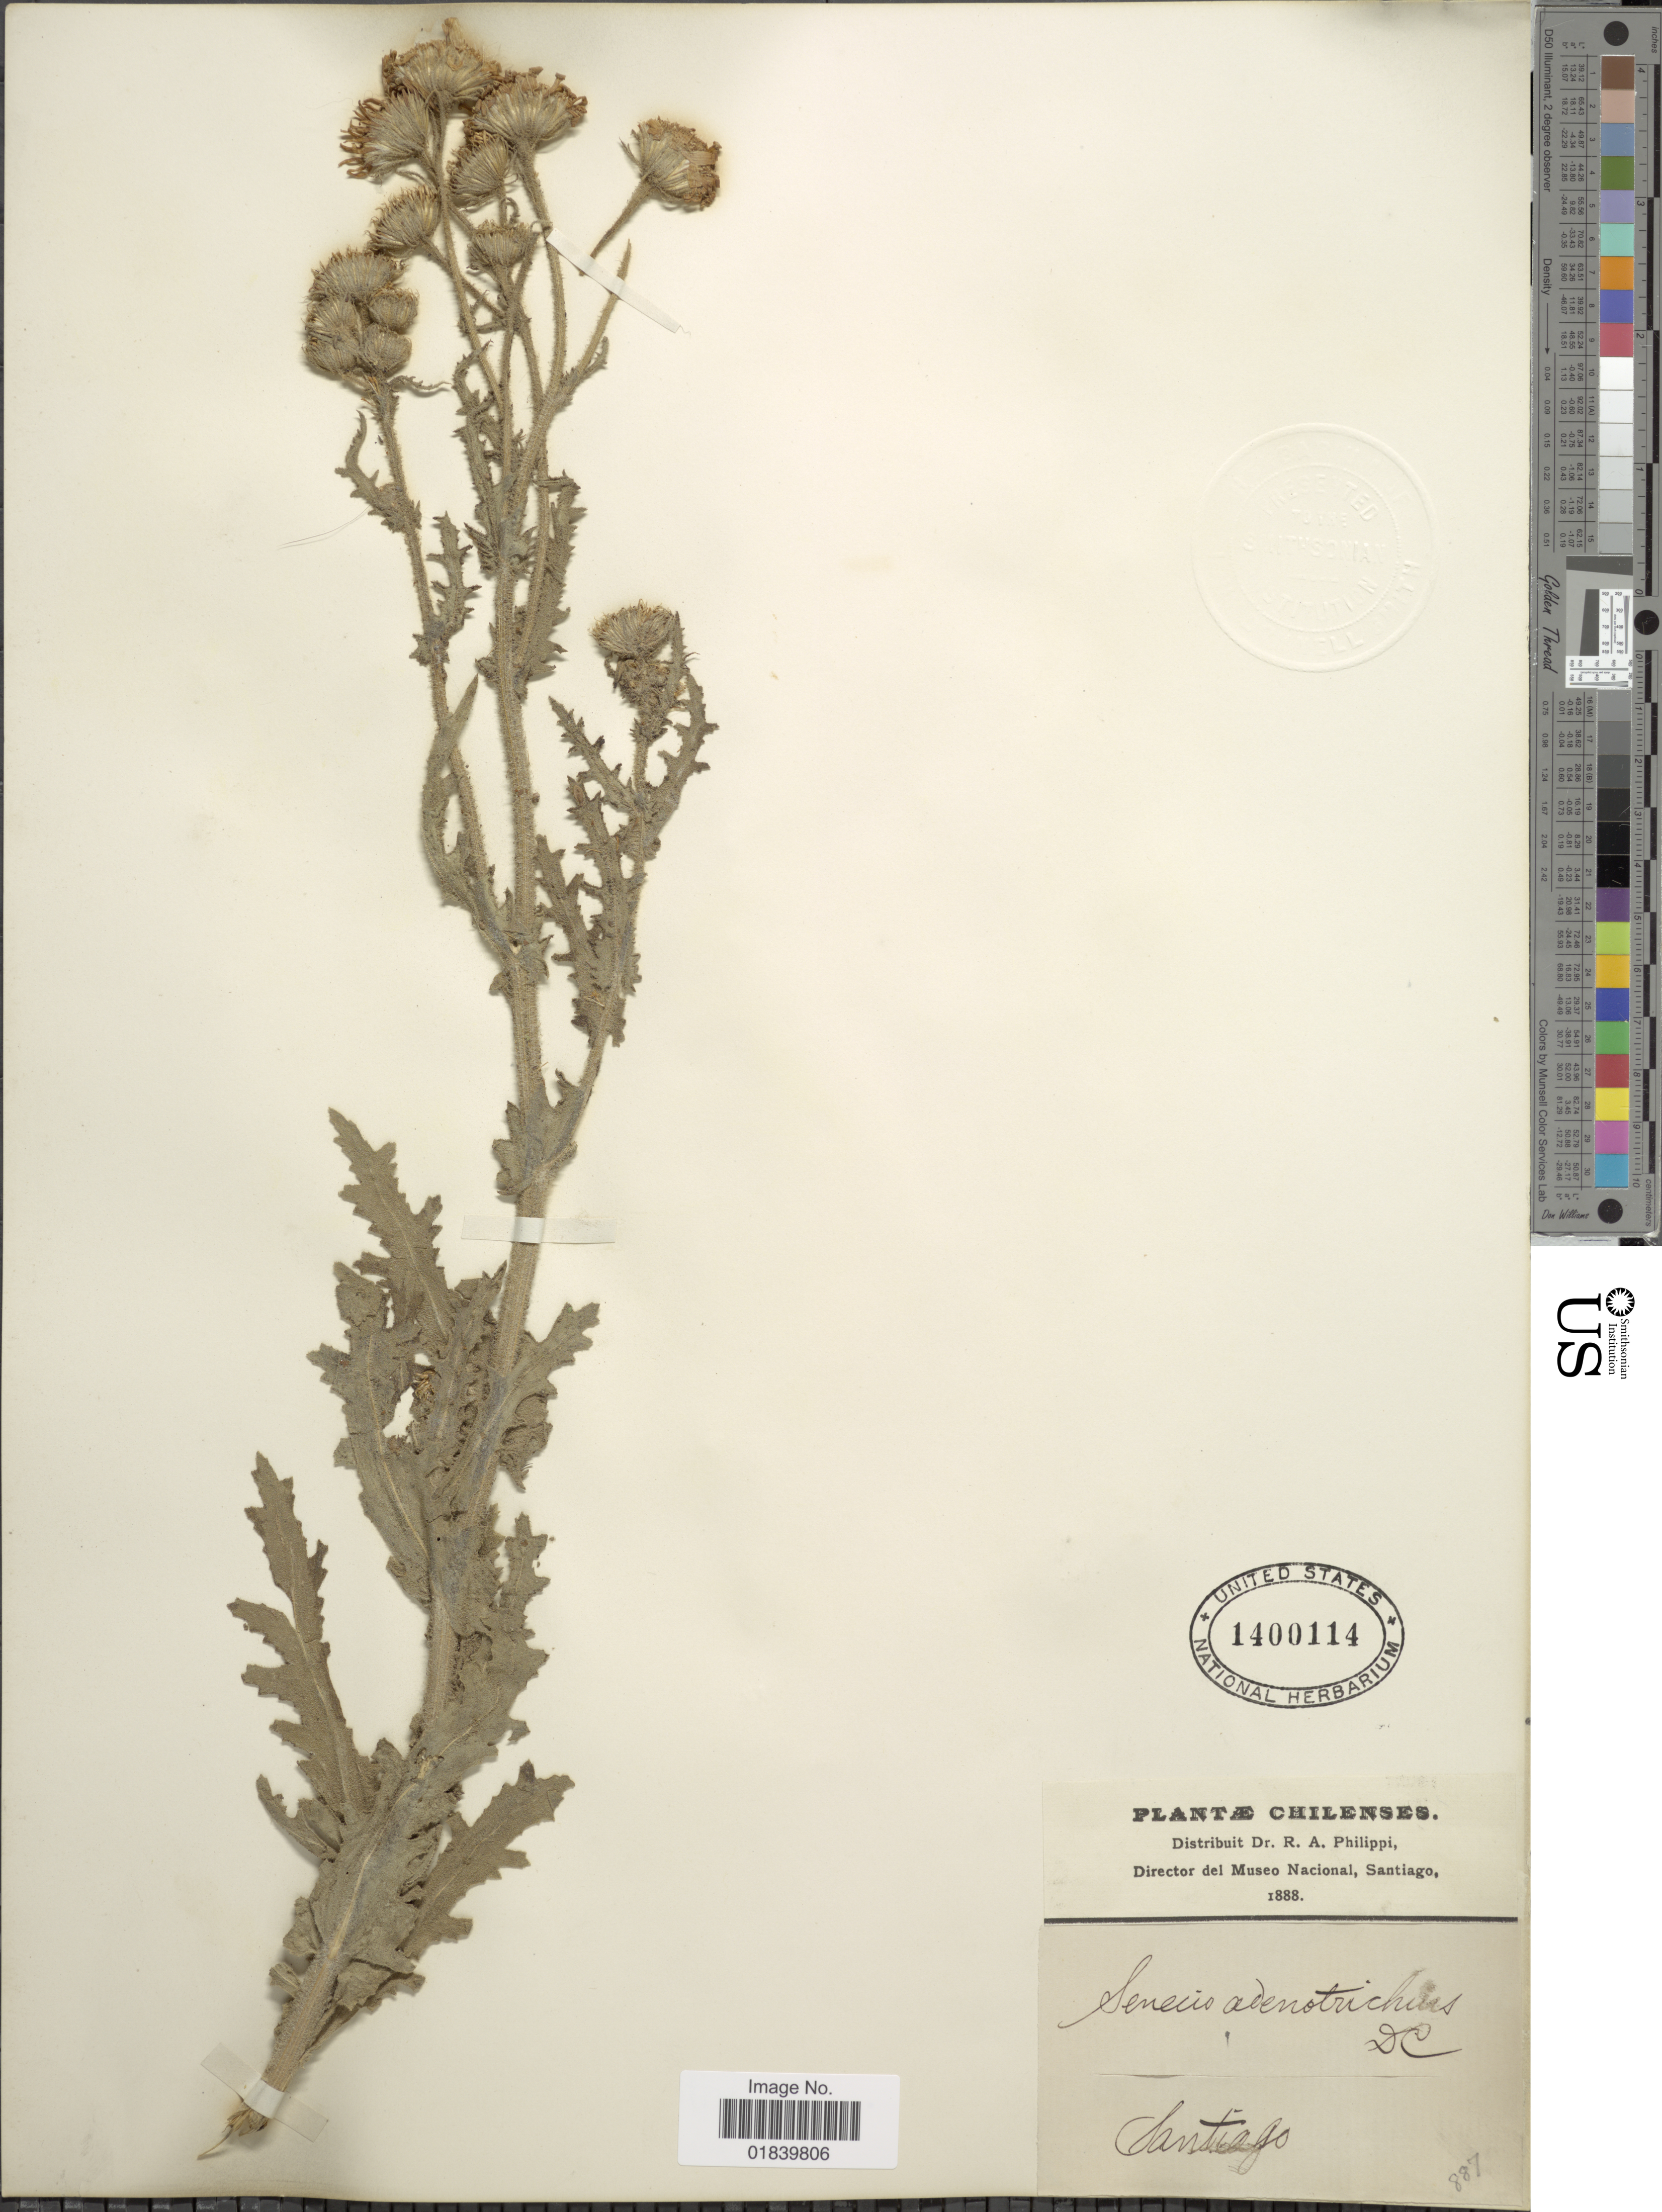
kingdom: Plantae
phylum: Tracheophyta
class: Magnoliopsida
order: Asterales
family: Asteraceae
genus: Senecio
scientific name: Senecio adenotrichius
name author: DC.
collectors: R. A. Philippi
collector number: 887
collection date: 1888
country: Chile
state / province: Región Metropolitana (RM)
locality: Santiago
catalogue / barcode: US 1400114